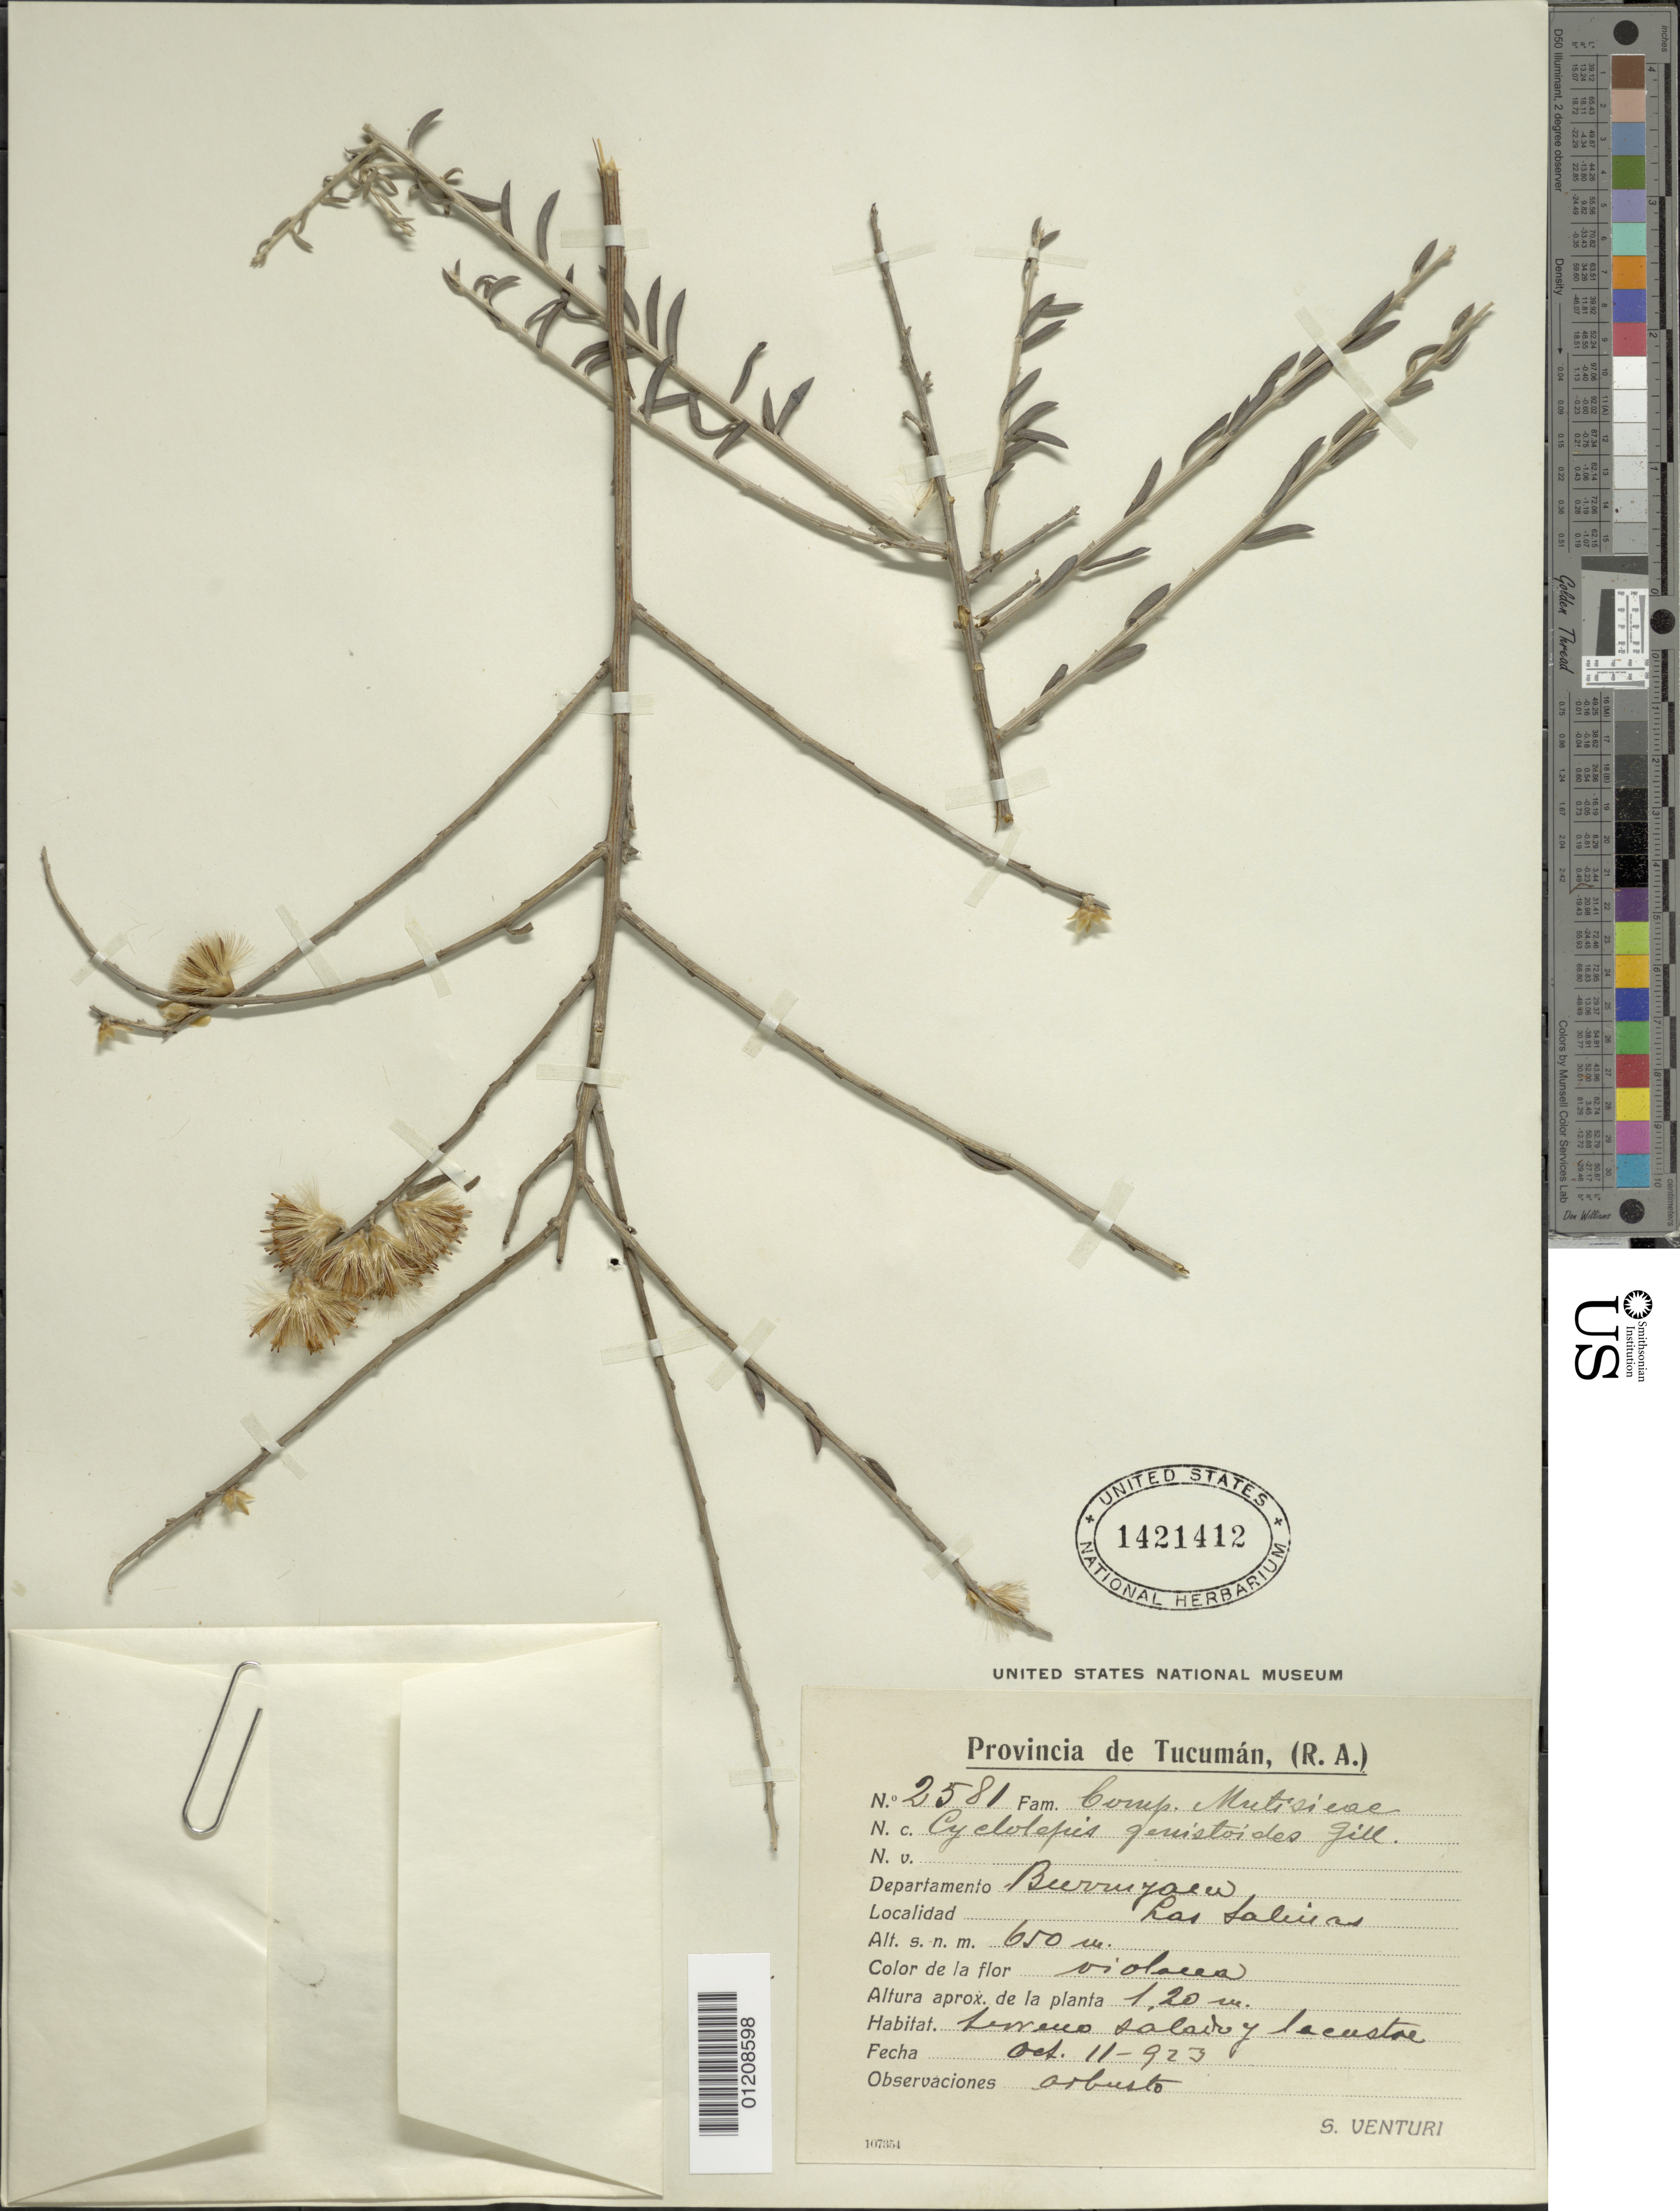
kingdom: Plantae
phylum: Tracheophyta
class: Magnoliopsida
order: Asterales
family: Asteraceae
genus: Cyclolepis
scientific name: Cyclolepis genistoides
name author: Gill. ex D. Don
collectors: S. Venturi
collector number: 2581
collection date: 1923-10-11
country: Argentina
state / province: Tucumán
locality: Burruyacu: Las Salinas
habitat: Herreno salado y lacustre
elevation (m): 650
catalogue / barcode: US 1421412